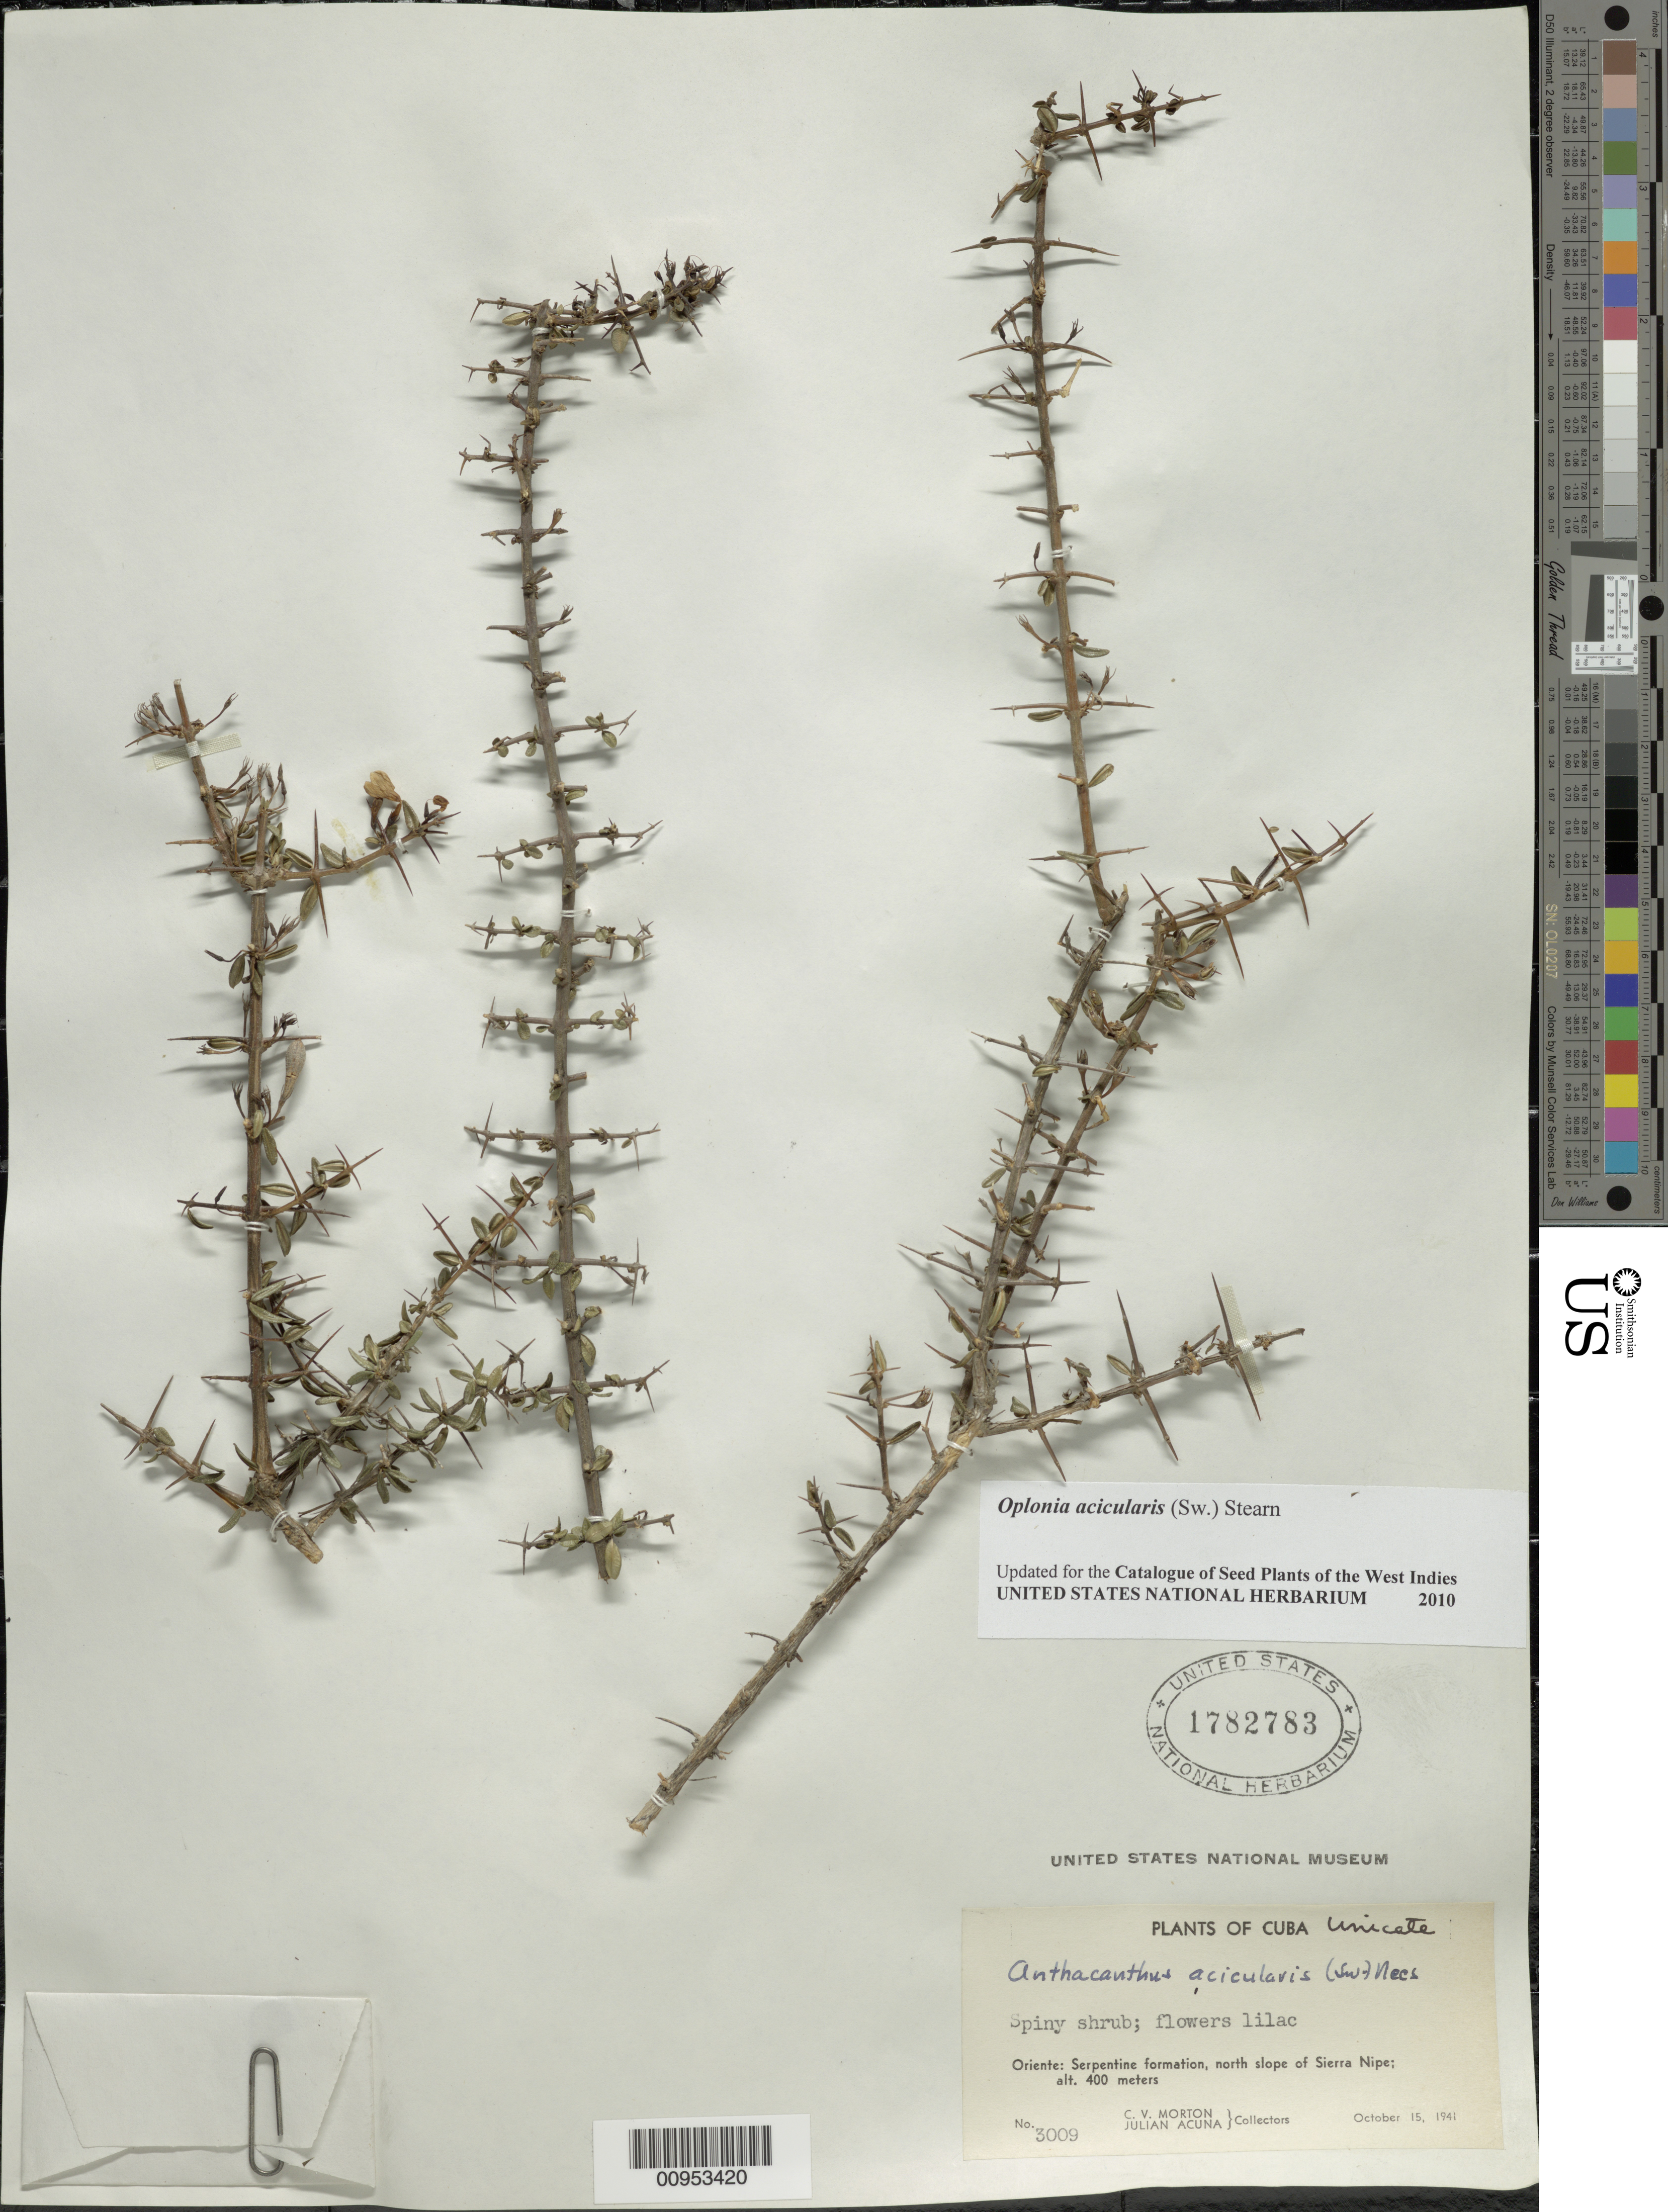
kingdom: Plantae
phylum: Tracheophyta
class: Magnoliopsida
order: Lamiales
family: Acanthaceae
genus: Oplonia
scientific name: Oplonia acicularis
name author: (Sw.) Stearn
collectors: C. V. Morton & J. Acuña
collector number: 3009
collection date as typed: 15 Oct 1941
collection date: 1941-10-15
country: Cuba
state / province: Holguín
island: Cuba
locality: North slope of Sierra Nipe, serpentine formation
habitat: Serpentine formation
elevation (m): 400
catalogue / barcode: US 1782783